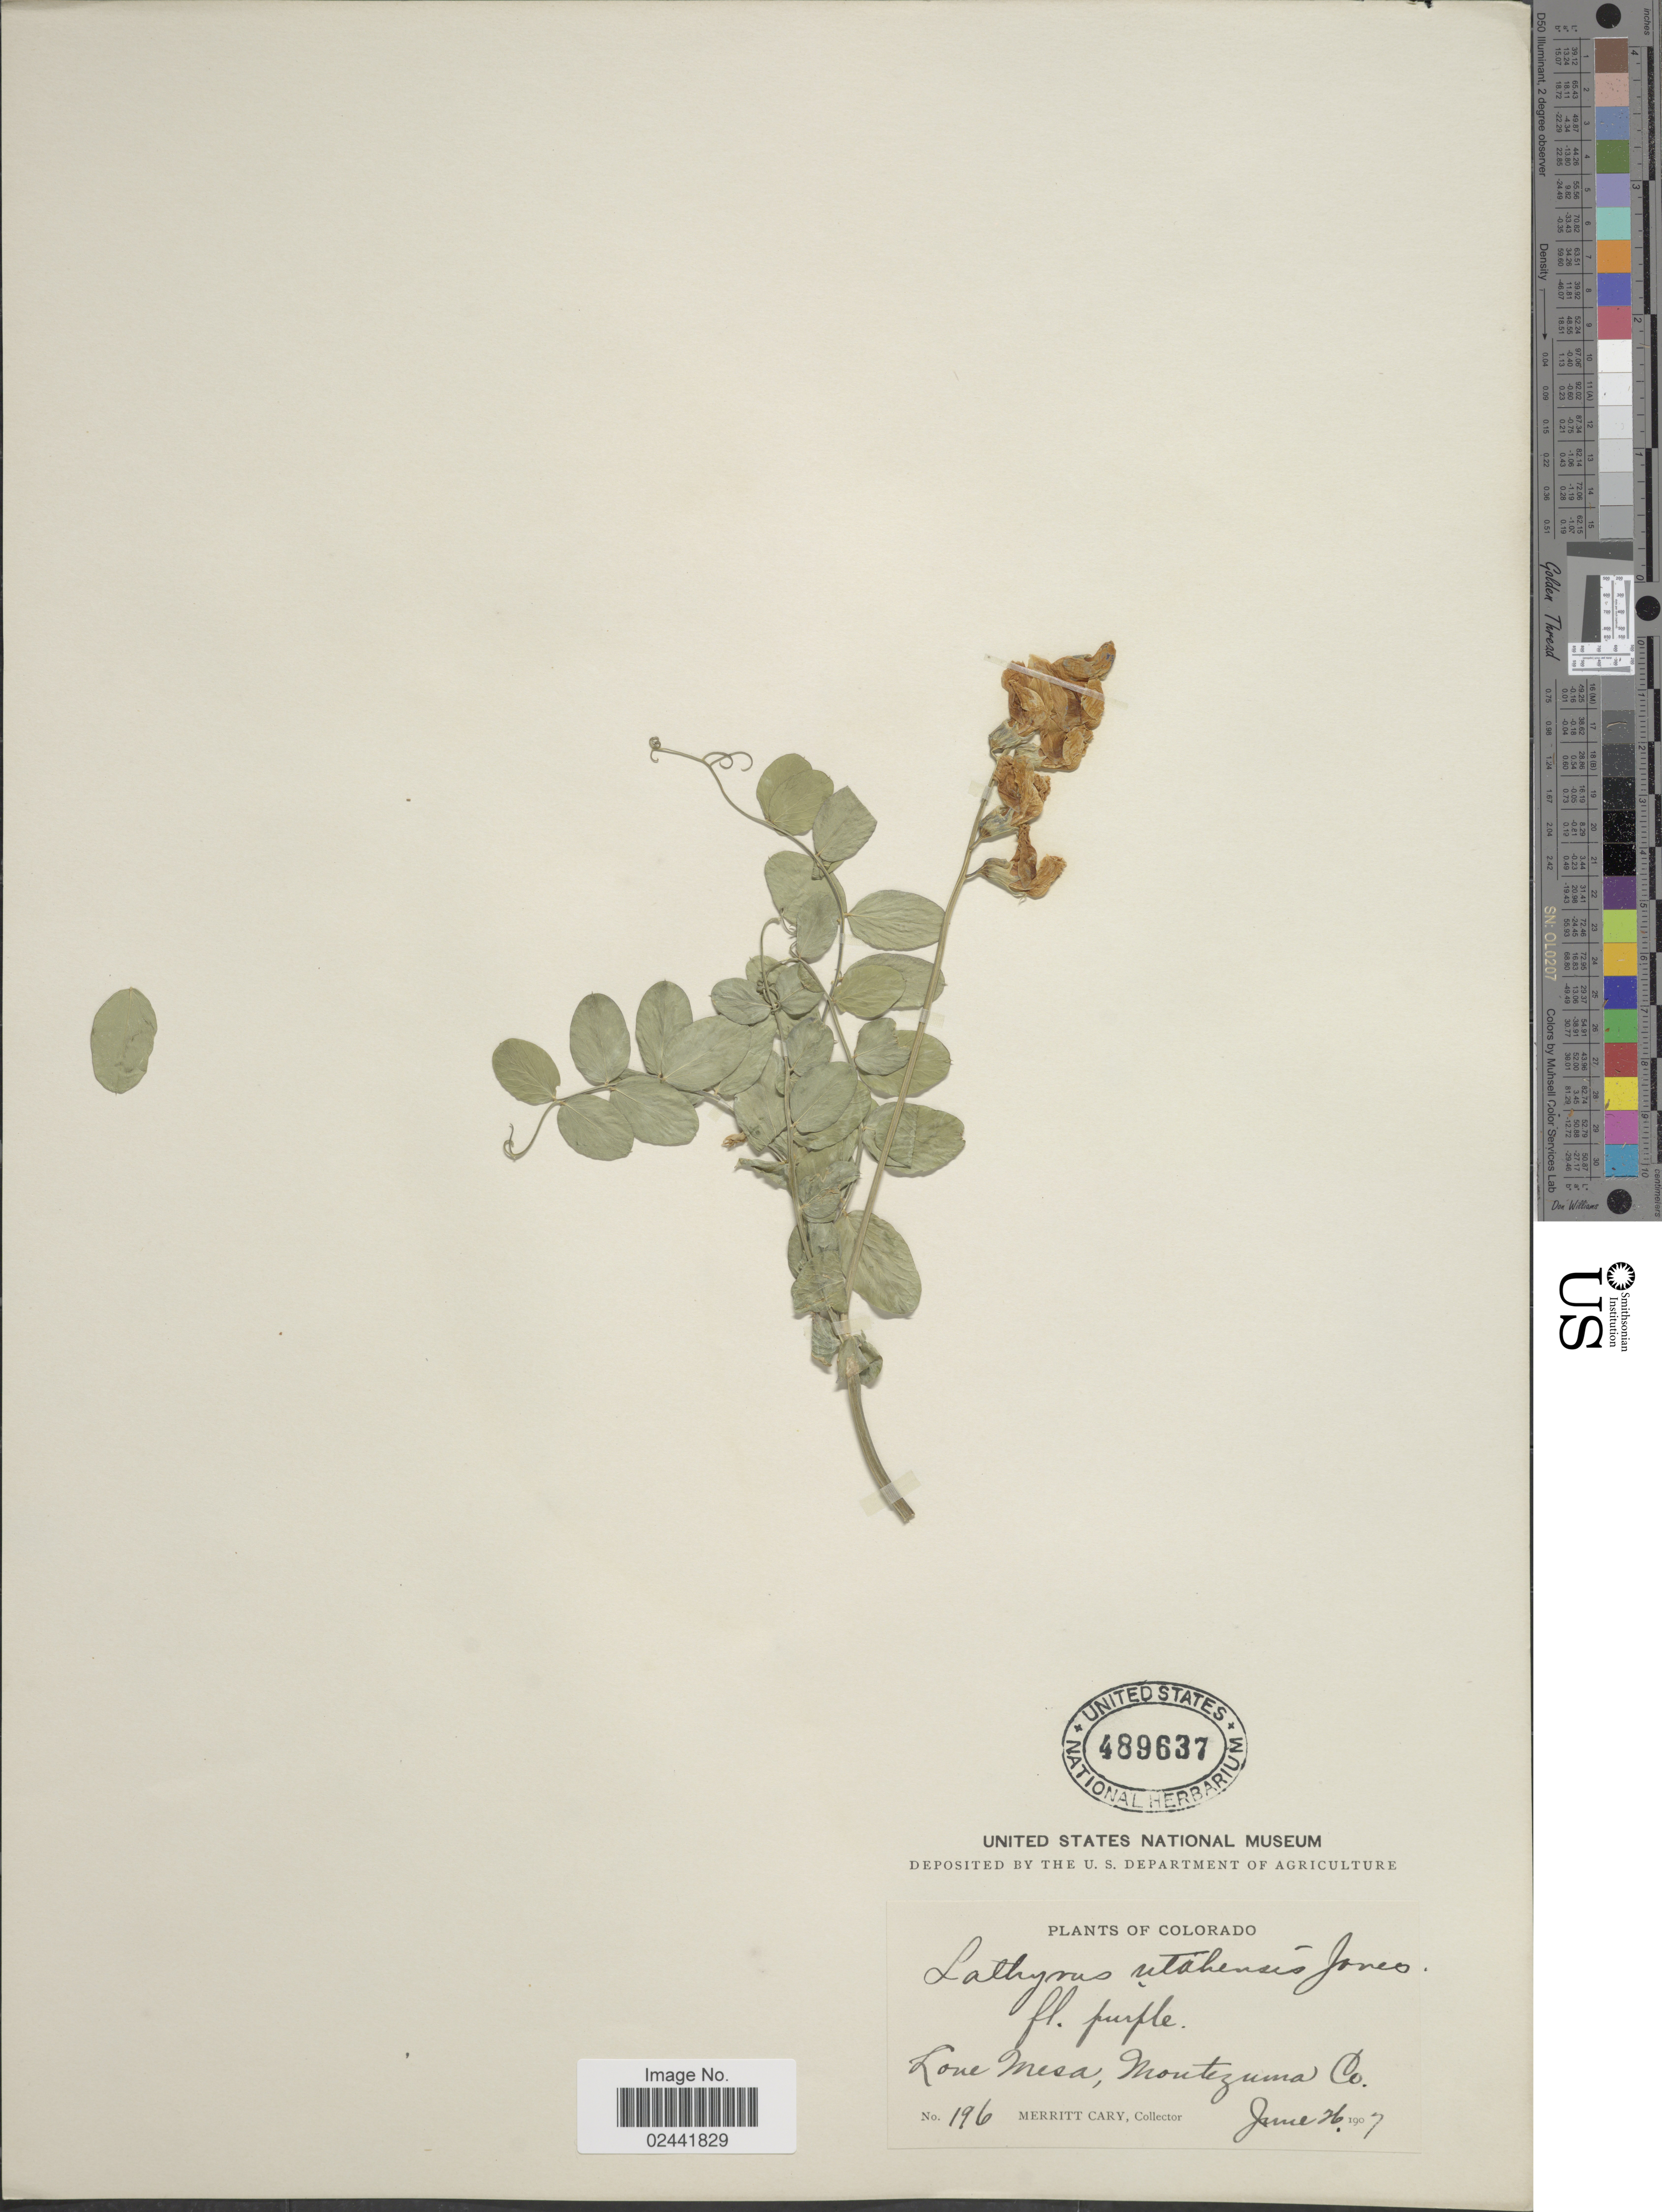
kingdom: Plantae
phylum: Tracheophyta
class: Magnoliopsida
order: Fabales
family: Fabaceae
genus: Lathyrus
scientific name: Lathyrus utahensis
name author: M.E. Jones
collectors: M. Cary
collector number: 196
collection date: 1907-06-26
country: United States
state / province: Colorado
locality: Lone Mesa, Montezuma Co,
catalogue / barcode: US 489637